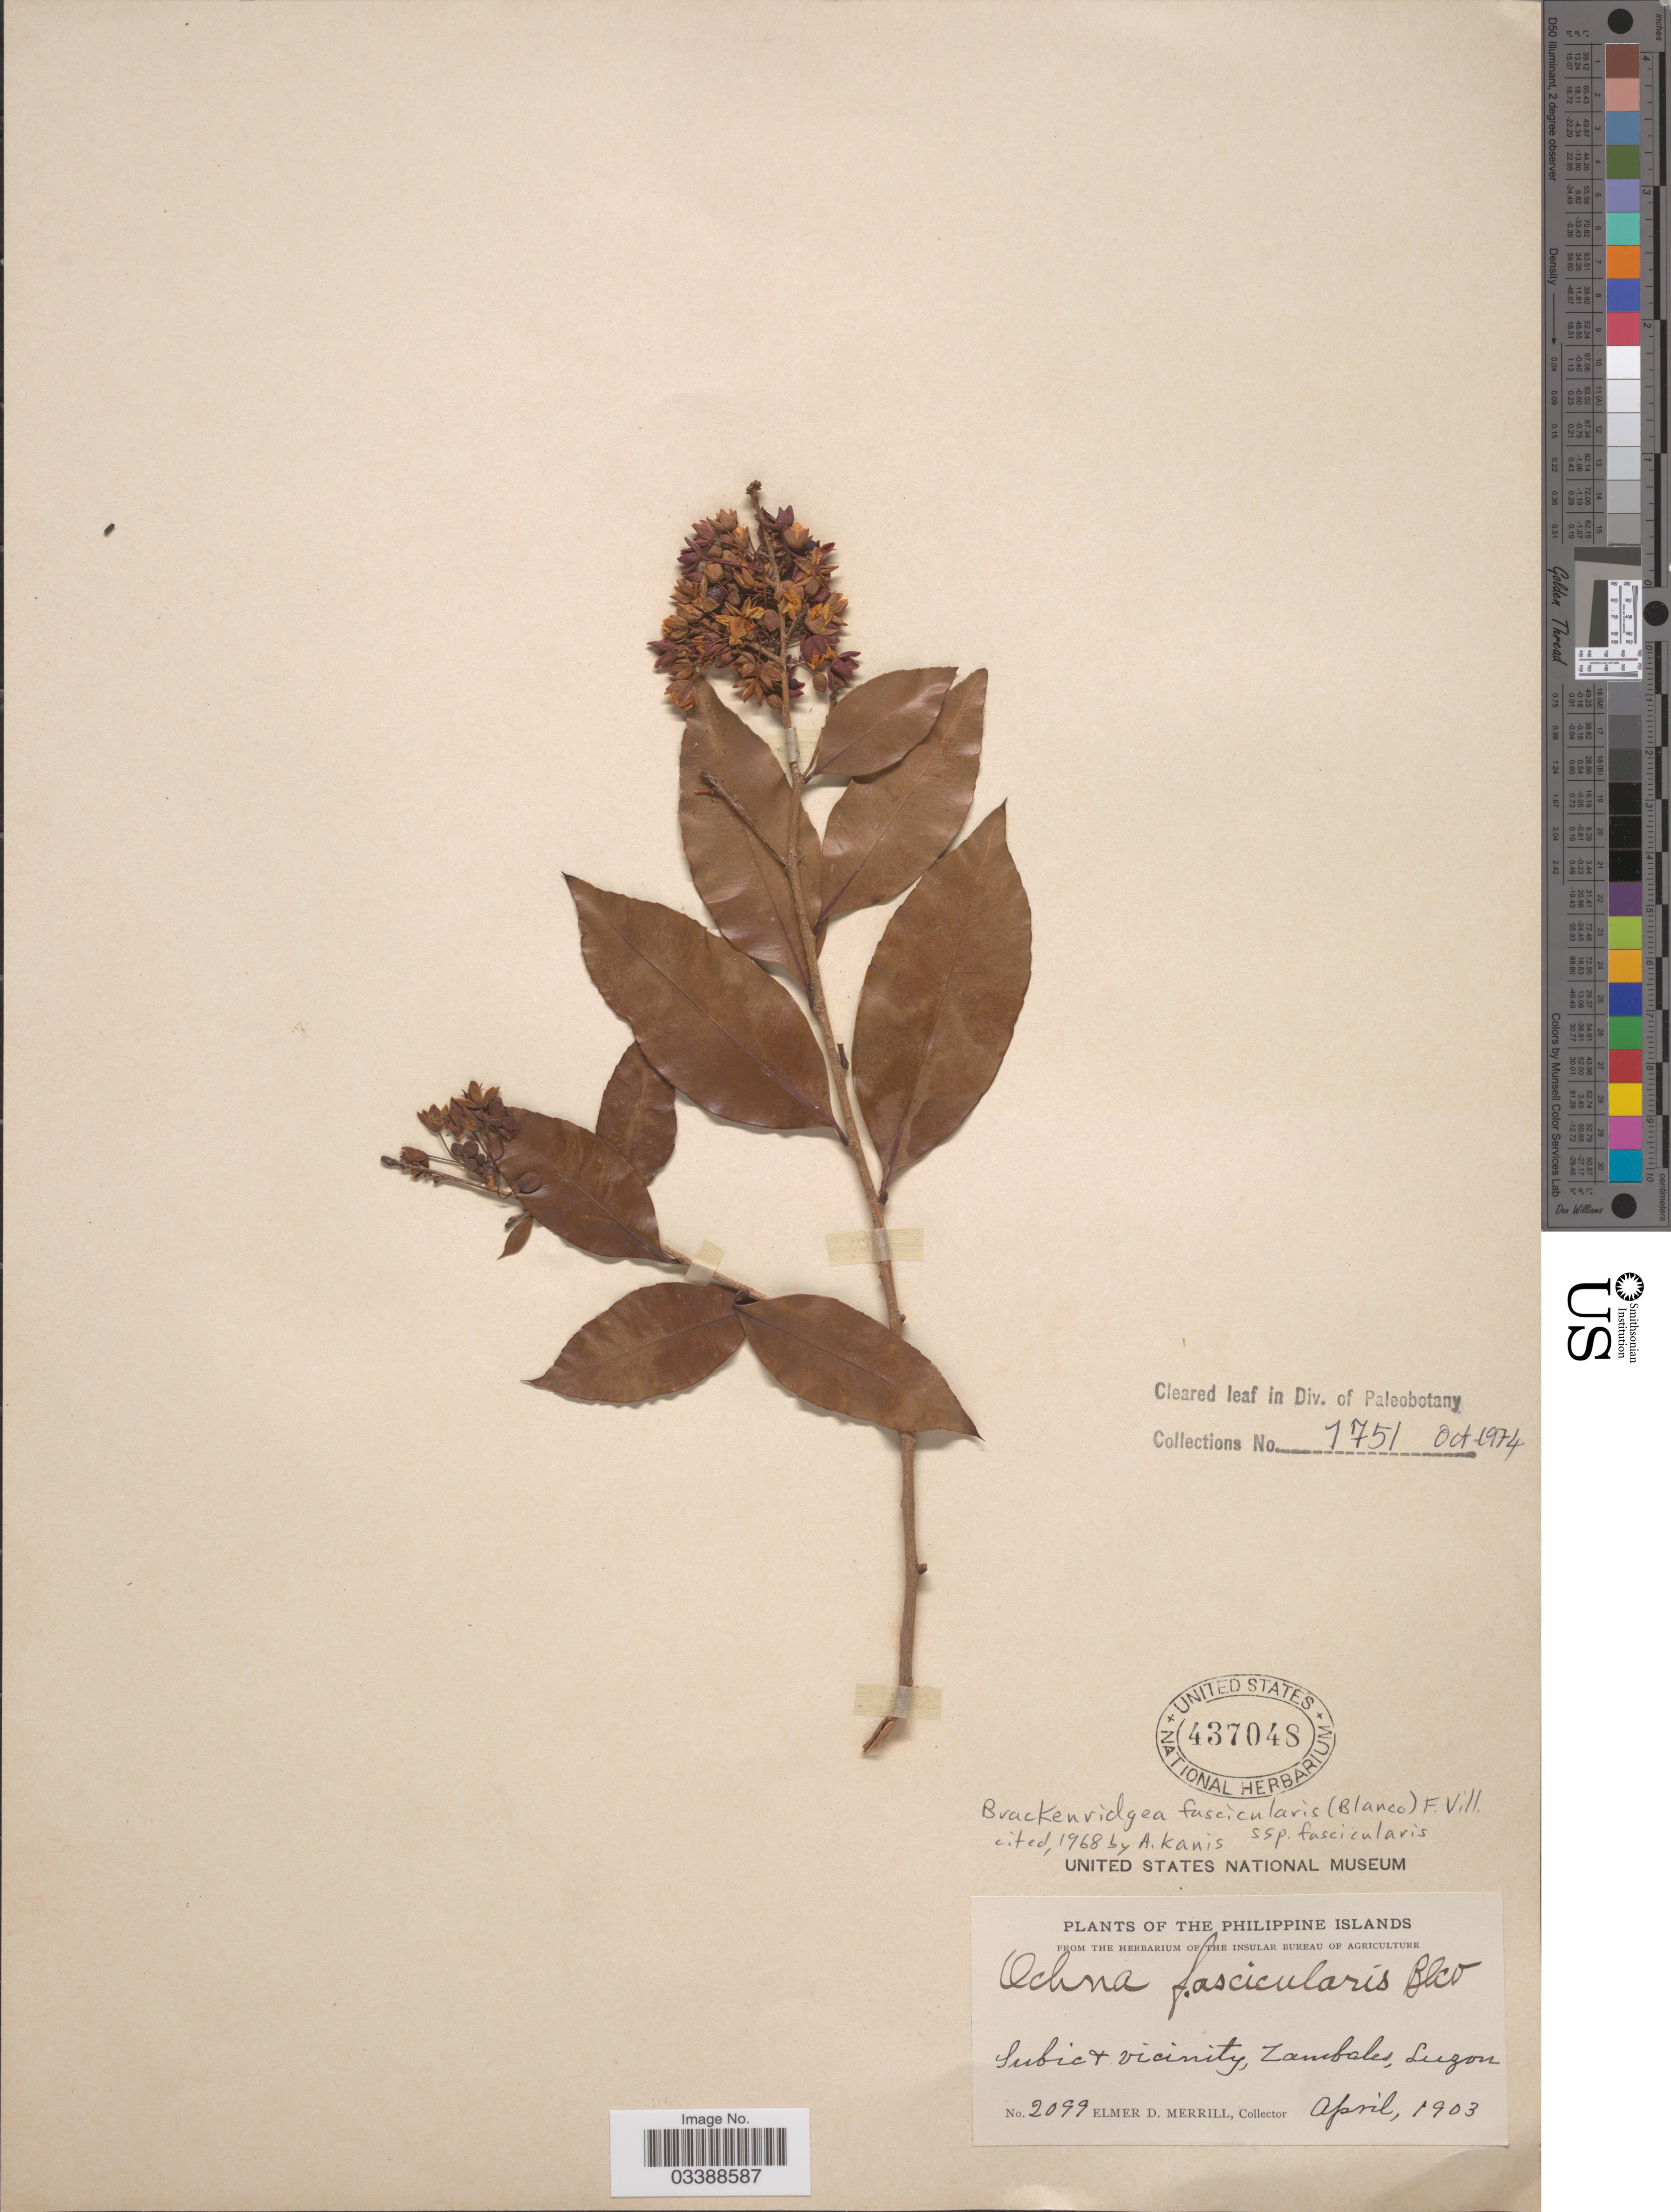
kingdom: Plantae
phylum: Tracheophyta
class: Magnoliopsida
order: Malpighiales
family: Ochnaceae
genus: Brackenridgea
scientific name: Brackenridgea fascicularis subsp. fascicularis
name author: (Blanco) Kanis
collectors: E. D. Merrill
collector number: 2099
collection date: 1903-04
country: Philippines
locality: Subic + vicinity, Zambales, Luzon.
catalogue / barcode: US 437048